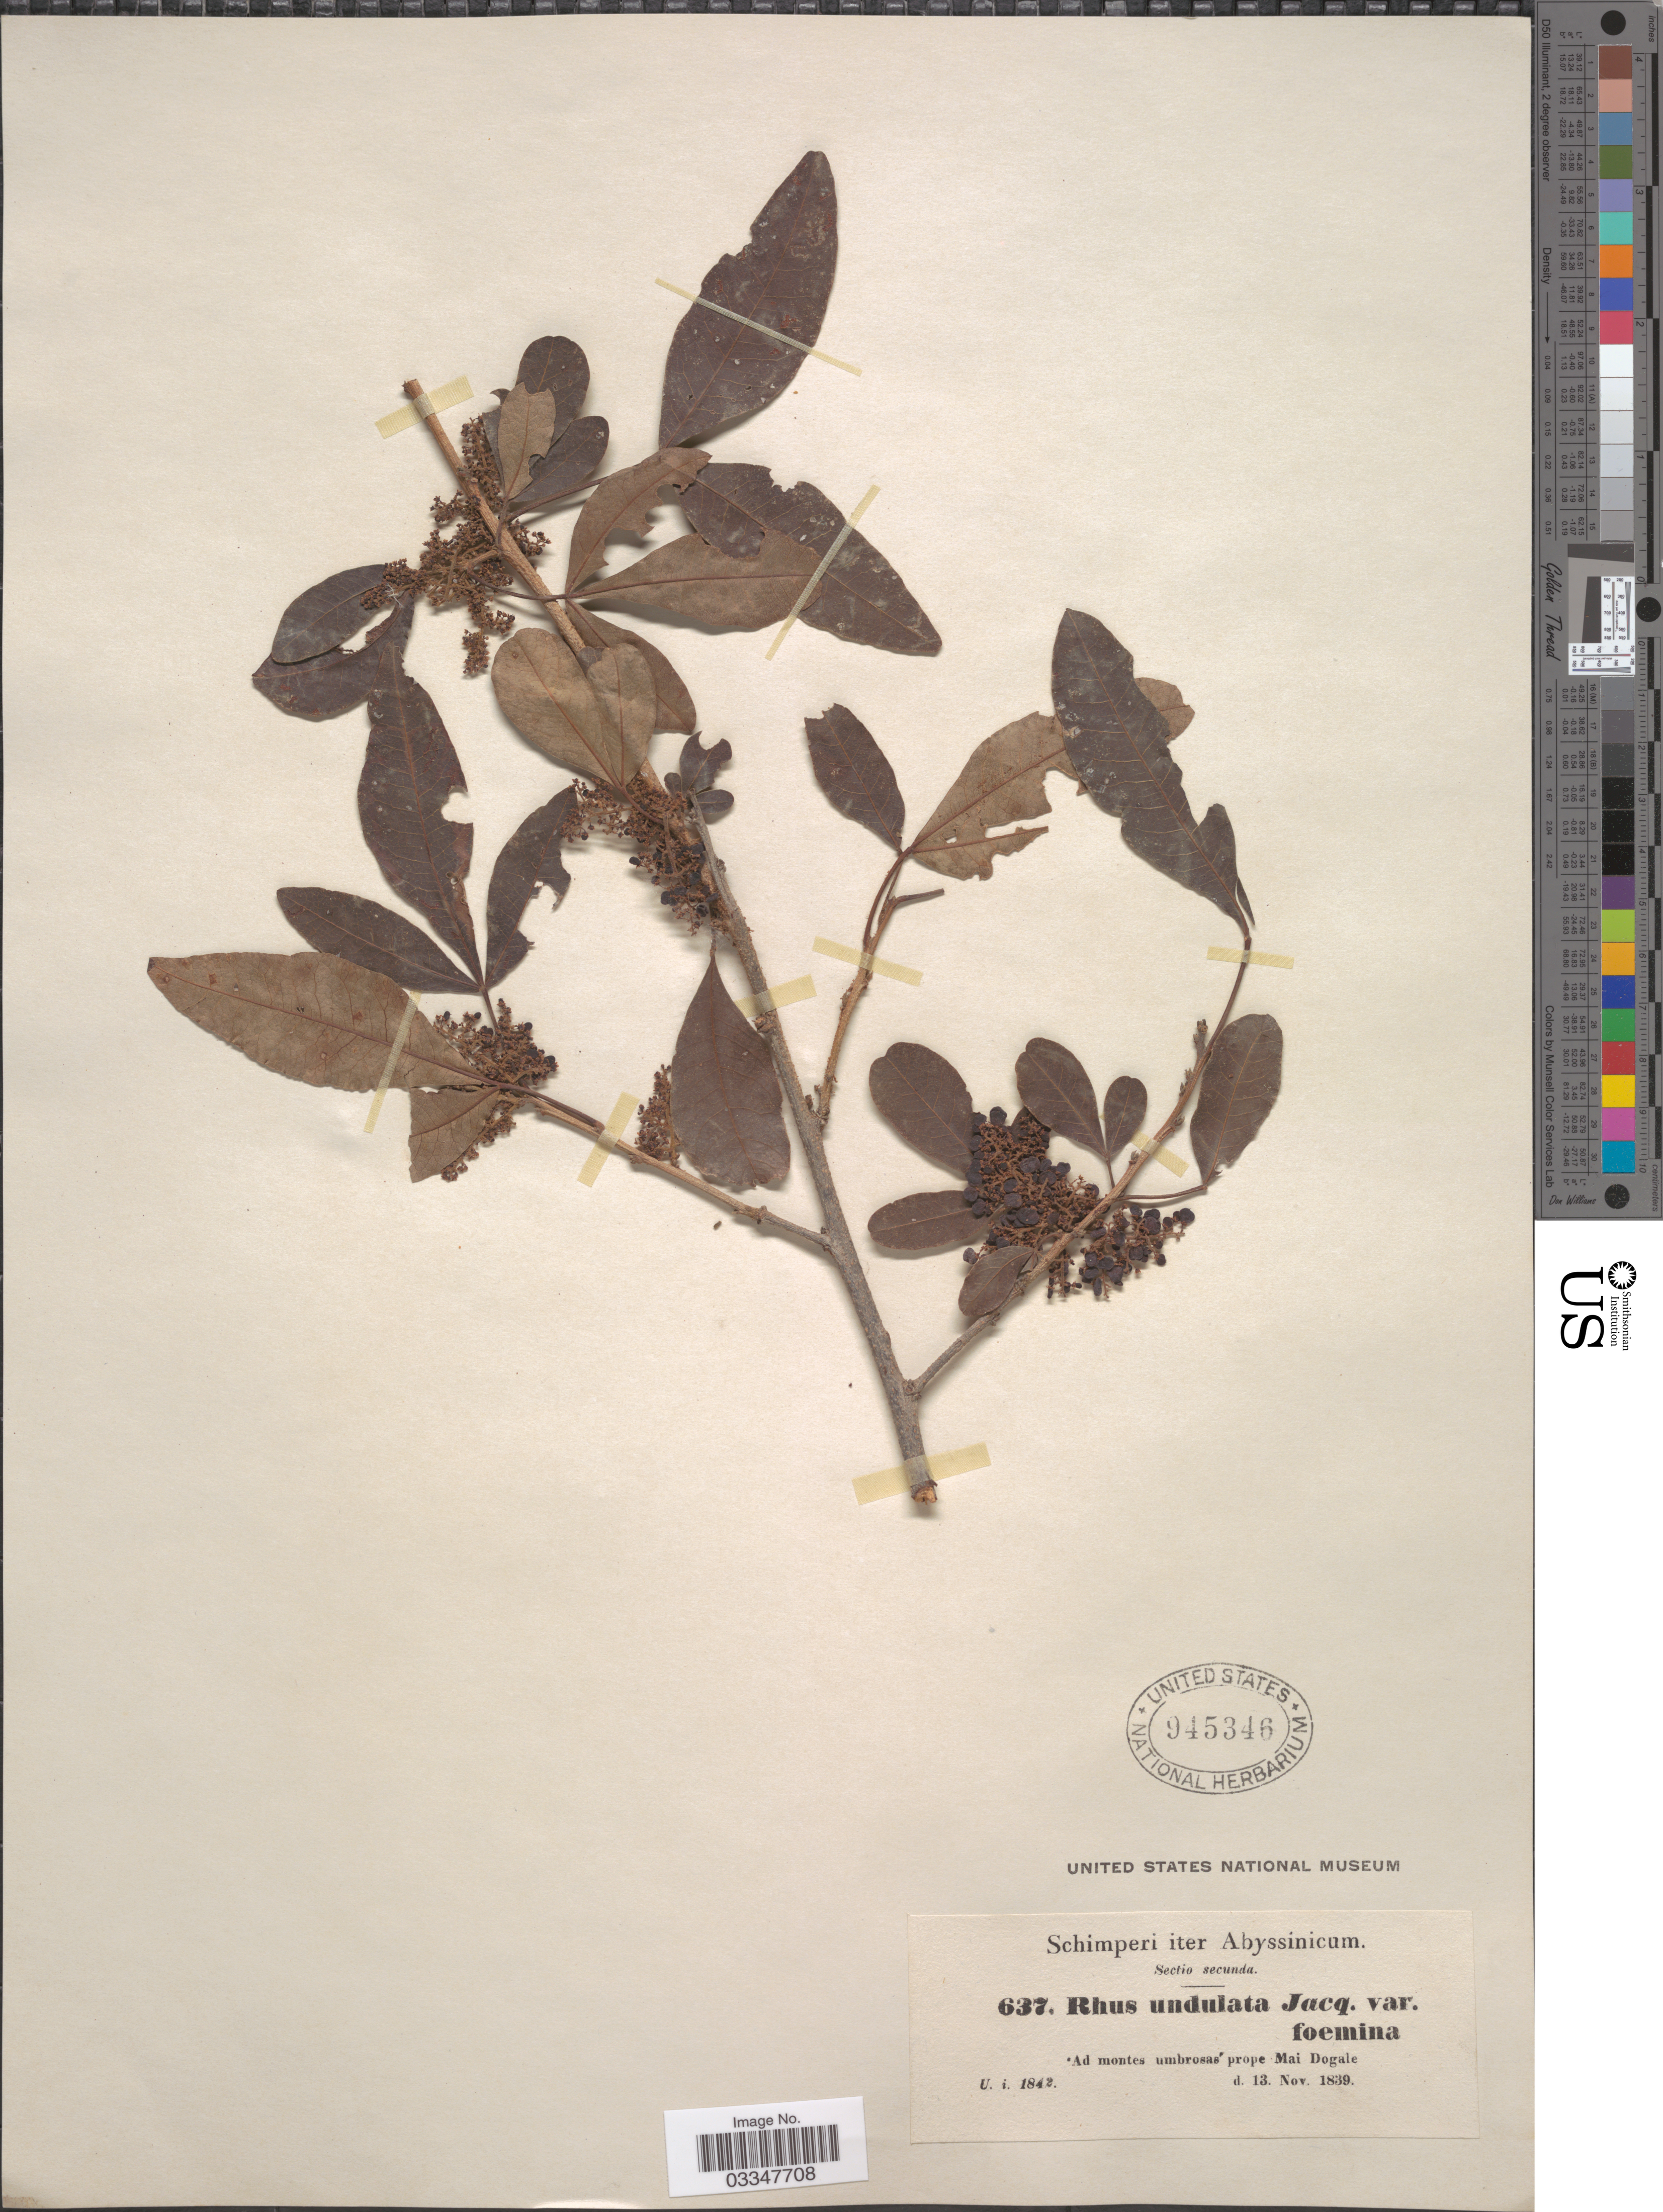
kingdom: Plantae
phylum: Tracheophyta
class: Magnoliopsida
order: Sapindales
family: Anacardiaceae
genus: Rhus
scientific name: Rhus undulata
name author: Jacq.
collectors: -. Schimper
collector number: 637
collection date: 1839-11-13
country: Ethiopia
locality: Abyssinicum. "Ad montes umbrosas" prope Mai Dogale.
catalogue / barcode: US 945346